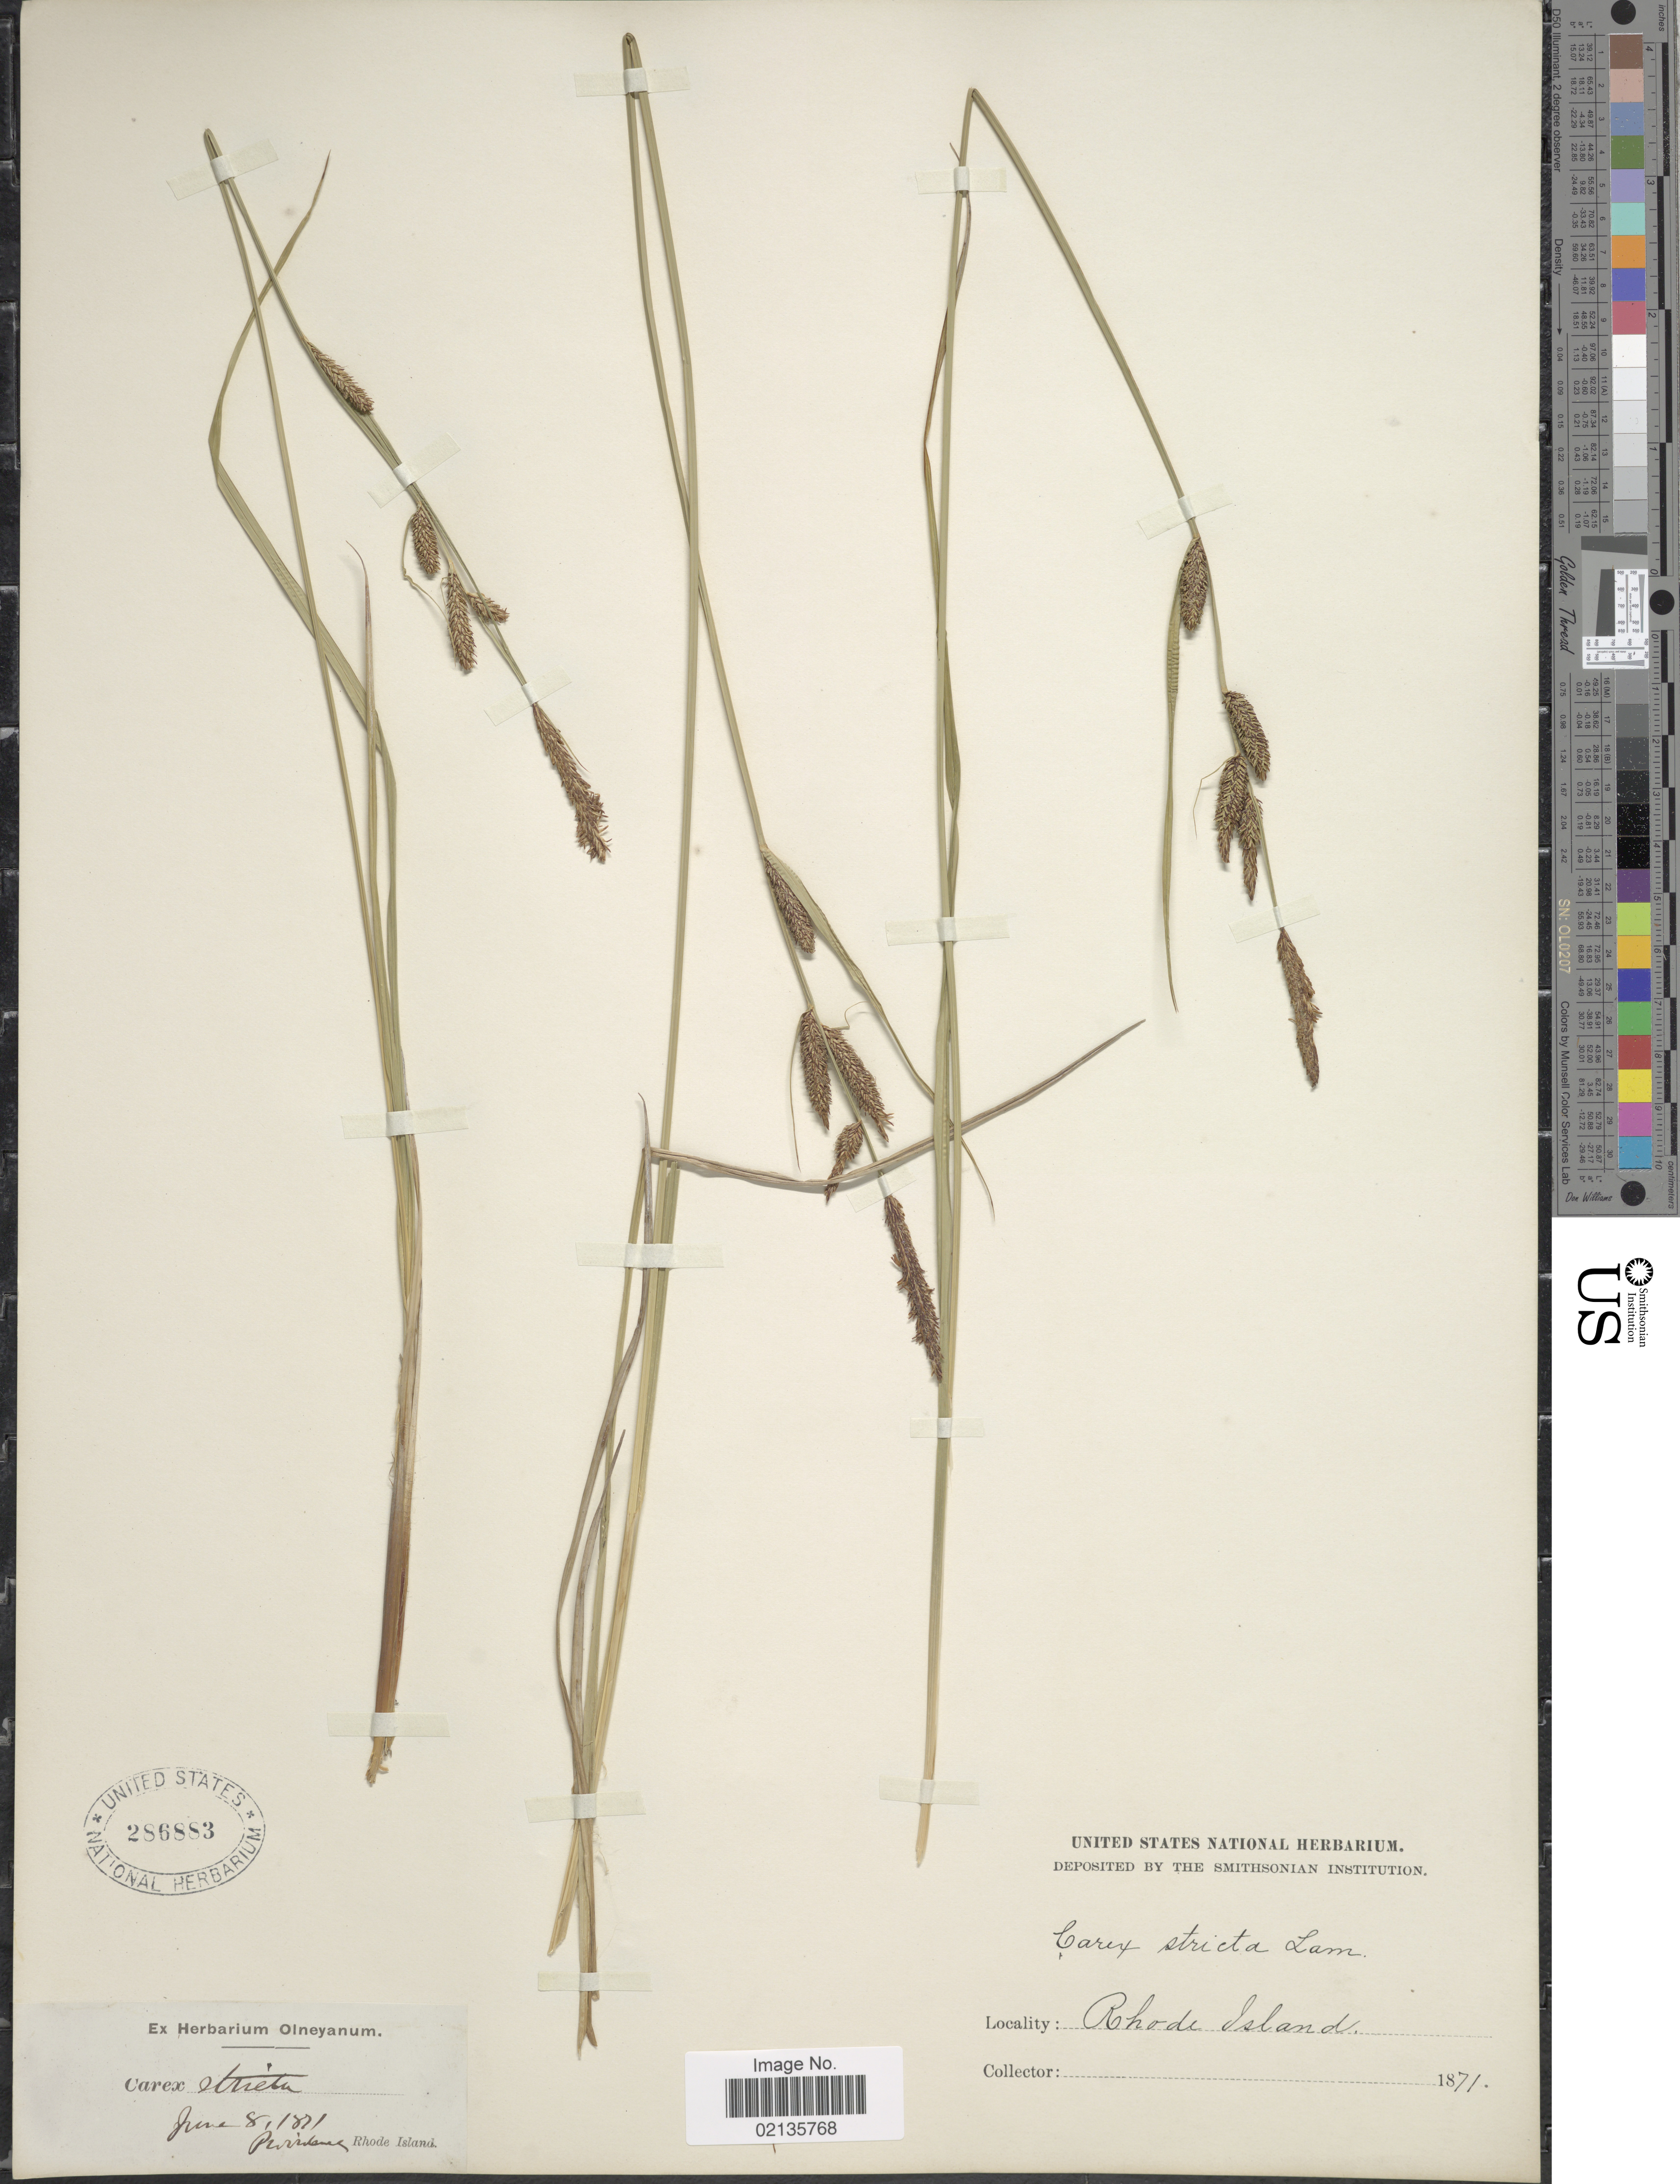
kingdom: Plantae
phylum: Tracheophyta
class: Liliopsida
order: Poales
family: Cyperaceae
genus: Carex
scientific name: Carex stricta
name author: Lam.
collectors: ex herb. Olneyanum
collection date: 1871-06-08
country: United States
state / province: Rhode Island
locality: Providence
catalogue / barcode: US 286883